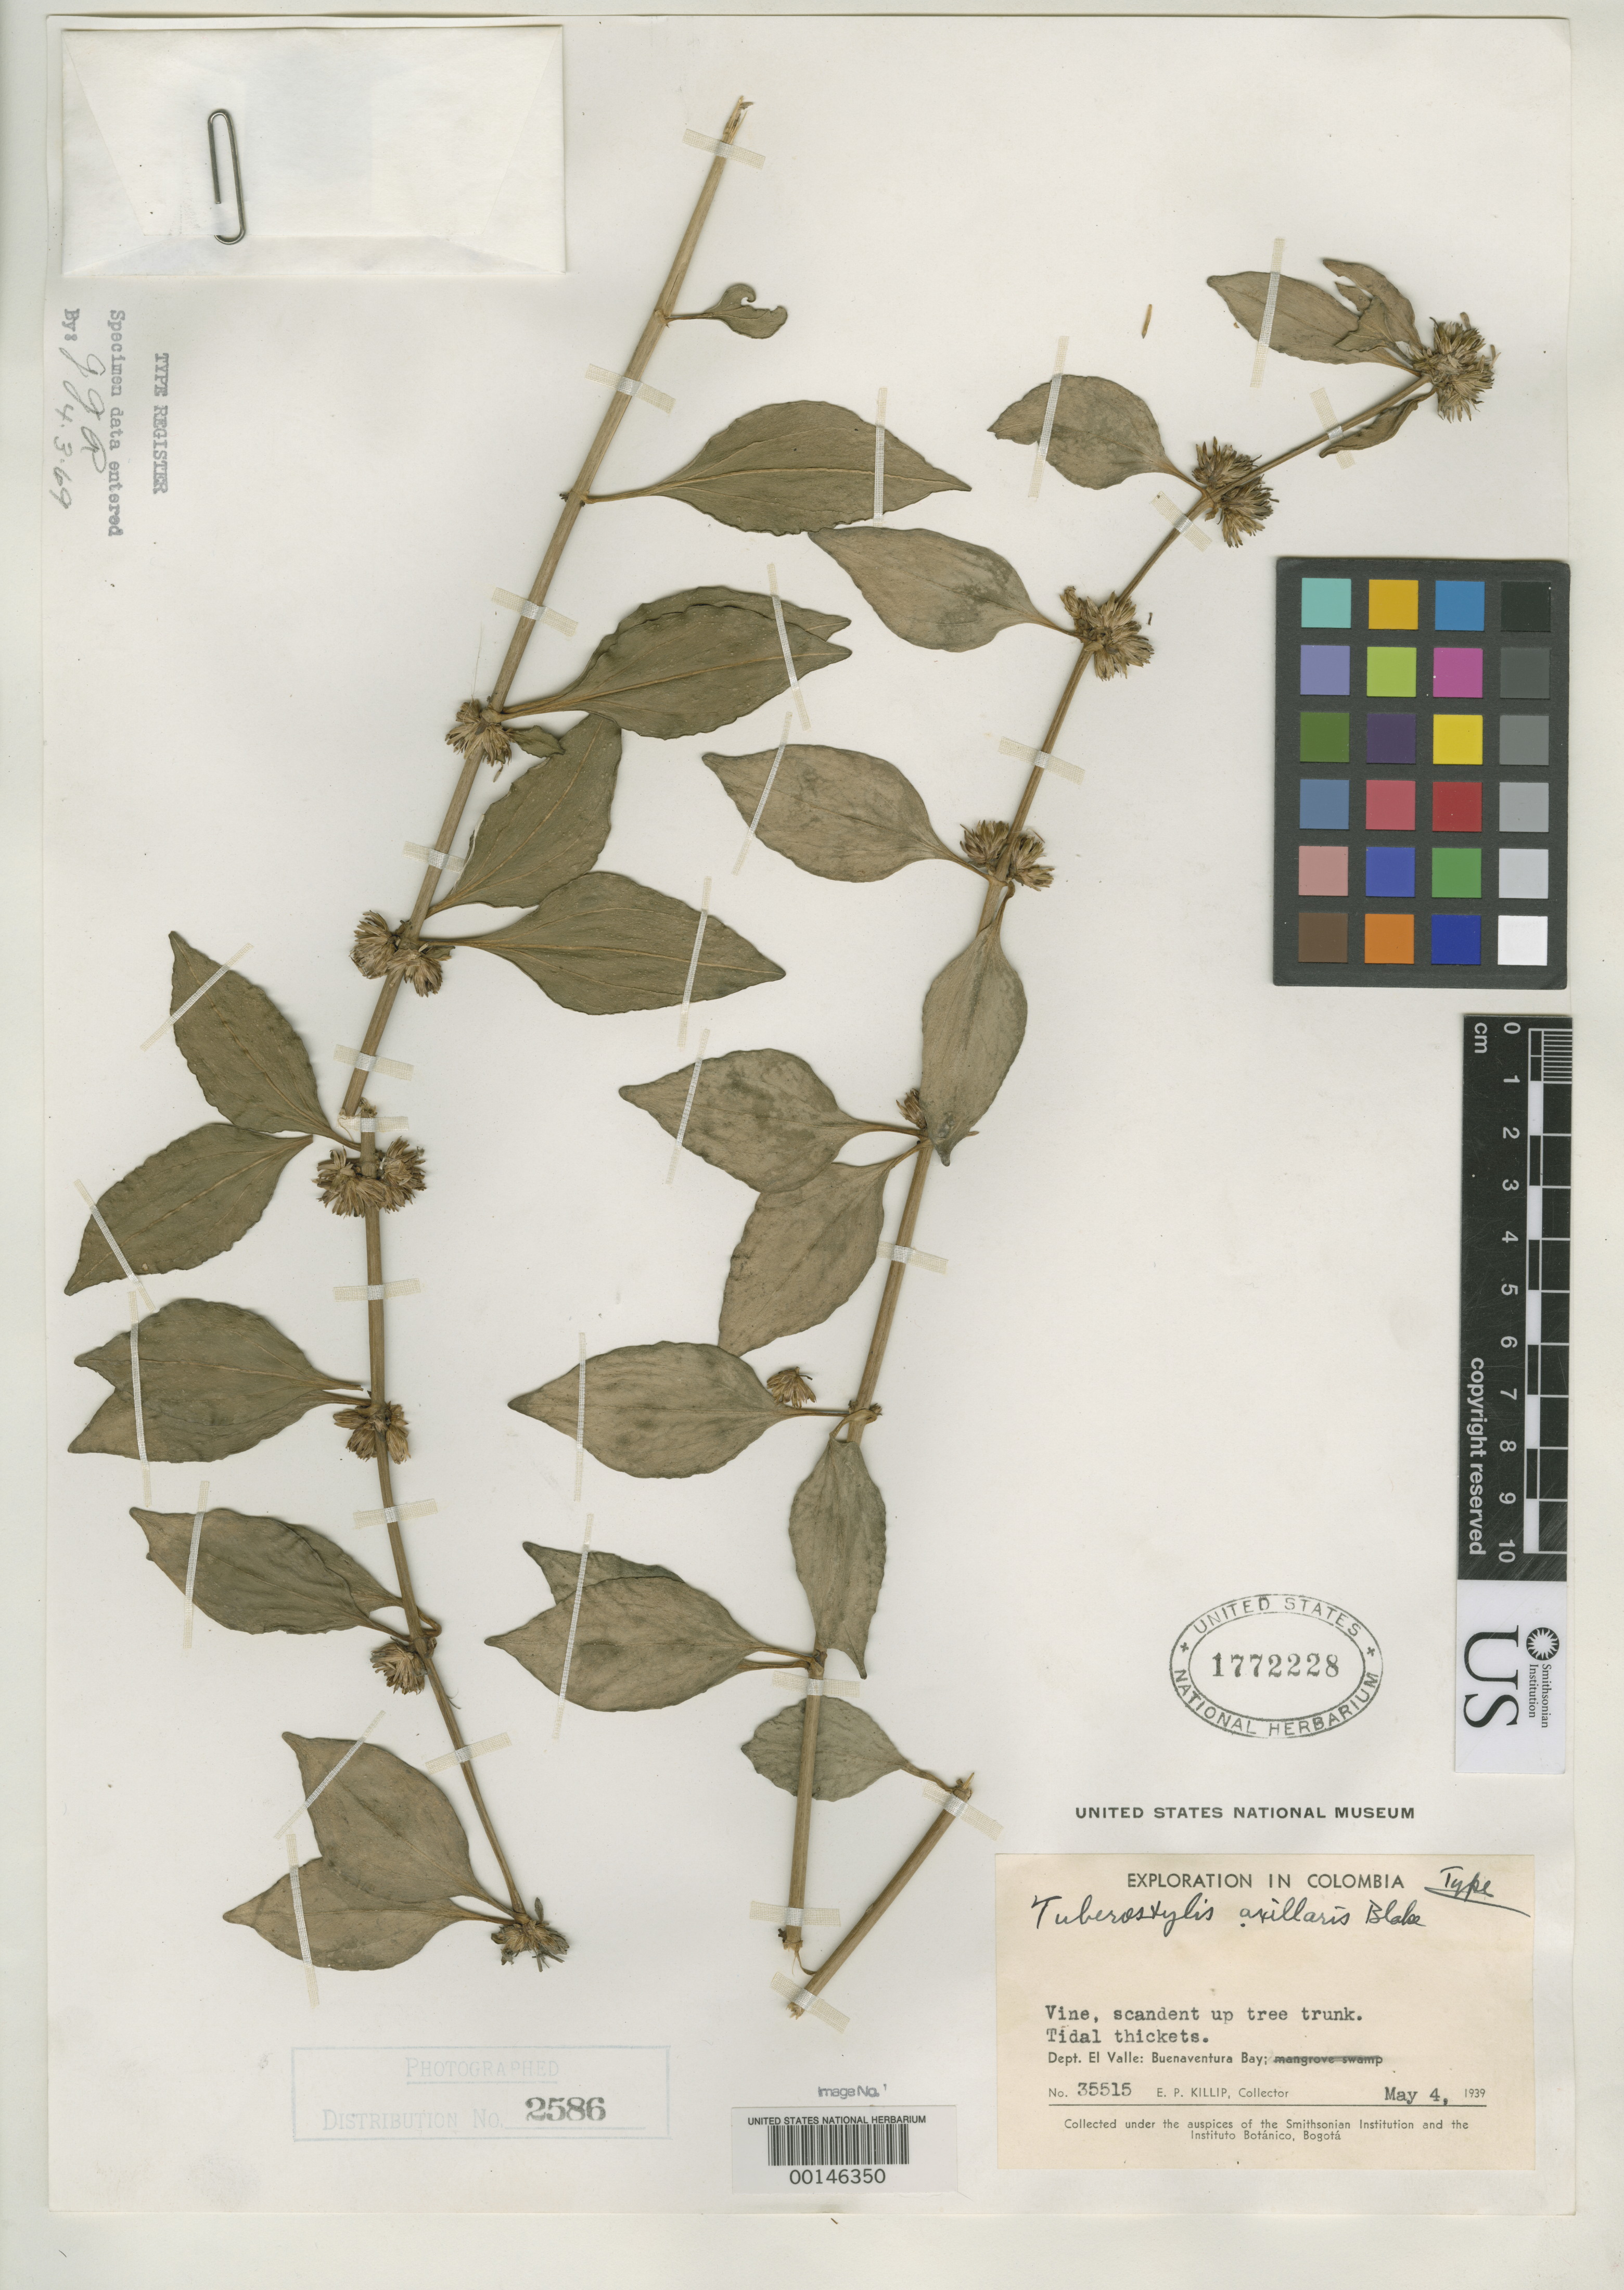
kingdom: Plantae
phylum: Tracheophyta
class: Magnoliopsida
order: Asterales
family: Asteraceae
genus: Tuberostylis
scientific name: Tuberostylis axillaris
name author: S.F. Blake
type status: Holotype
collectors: E. P. Killip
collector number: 35515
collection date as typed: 04 May 1939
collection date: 1939-05-04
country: Colombia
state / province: Valle del Cauca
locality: Buena Ventura Bay.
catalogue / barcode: US 1772228